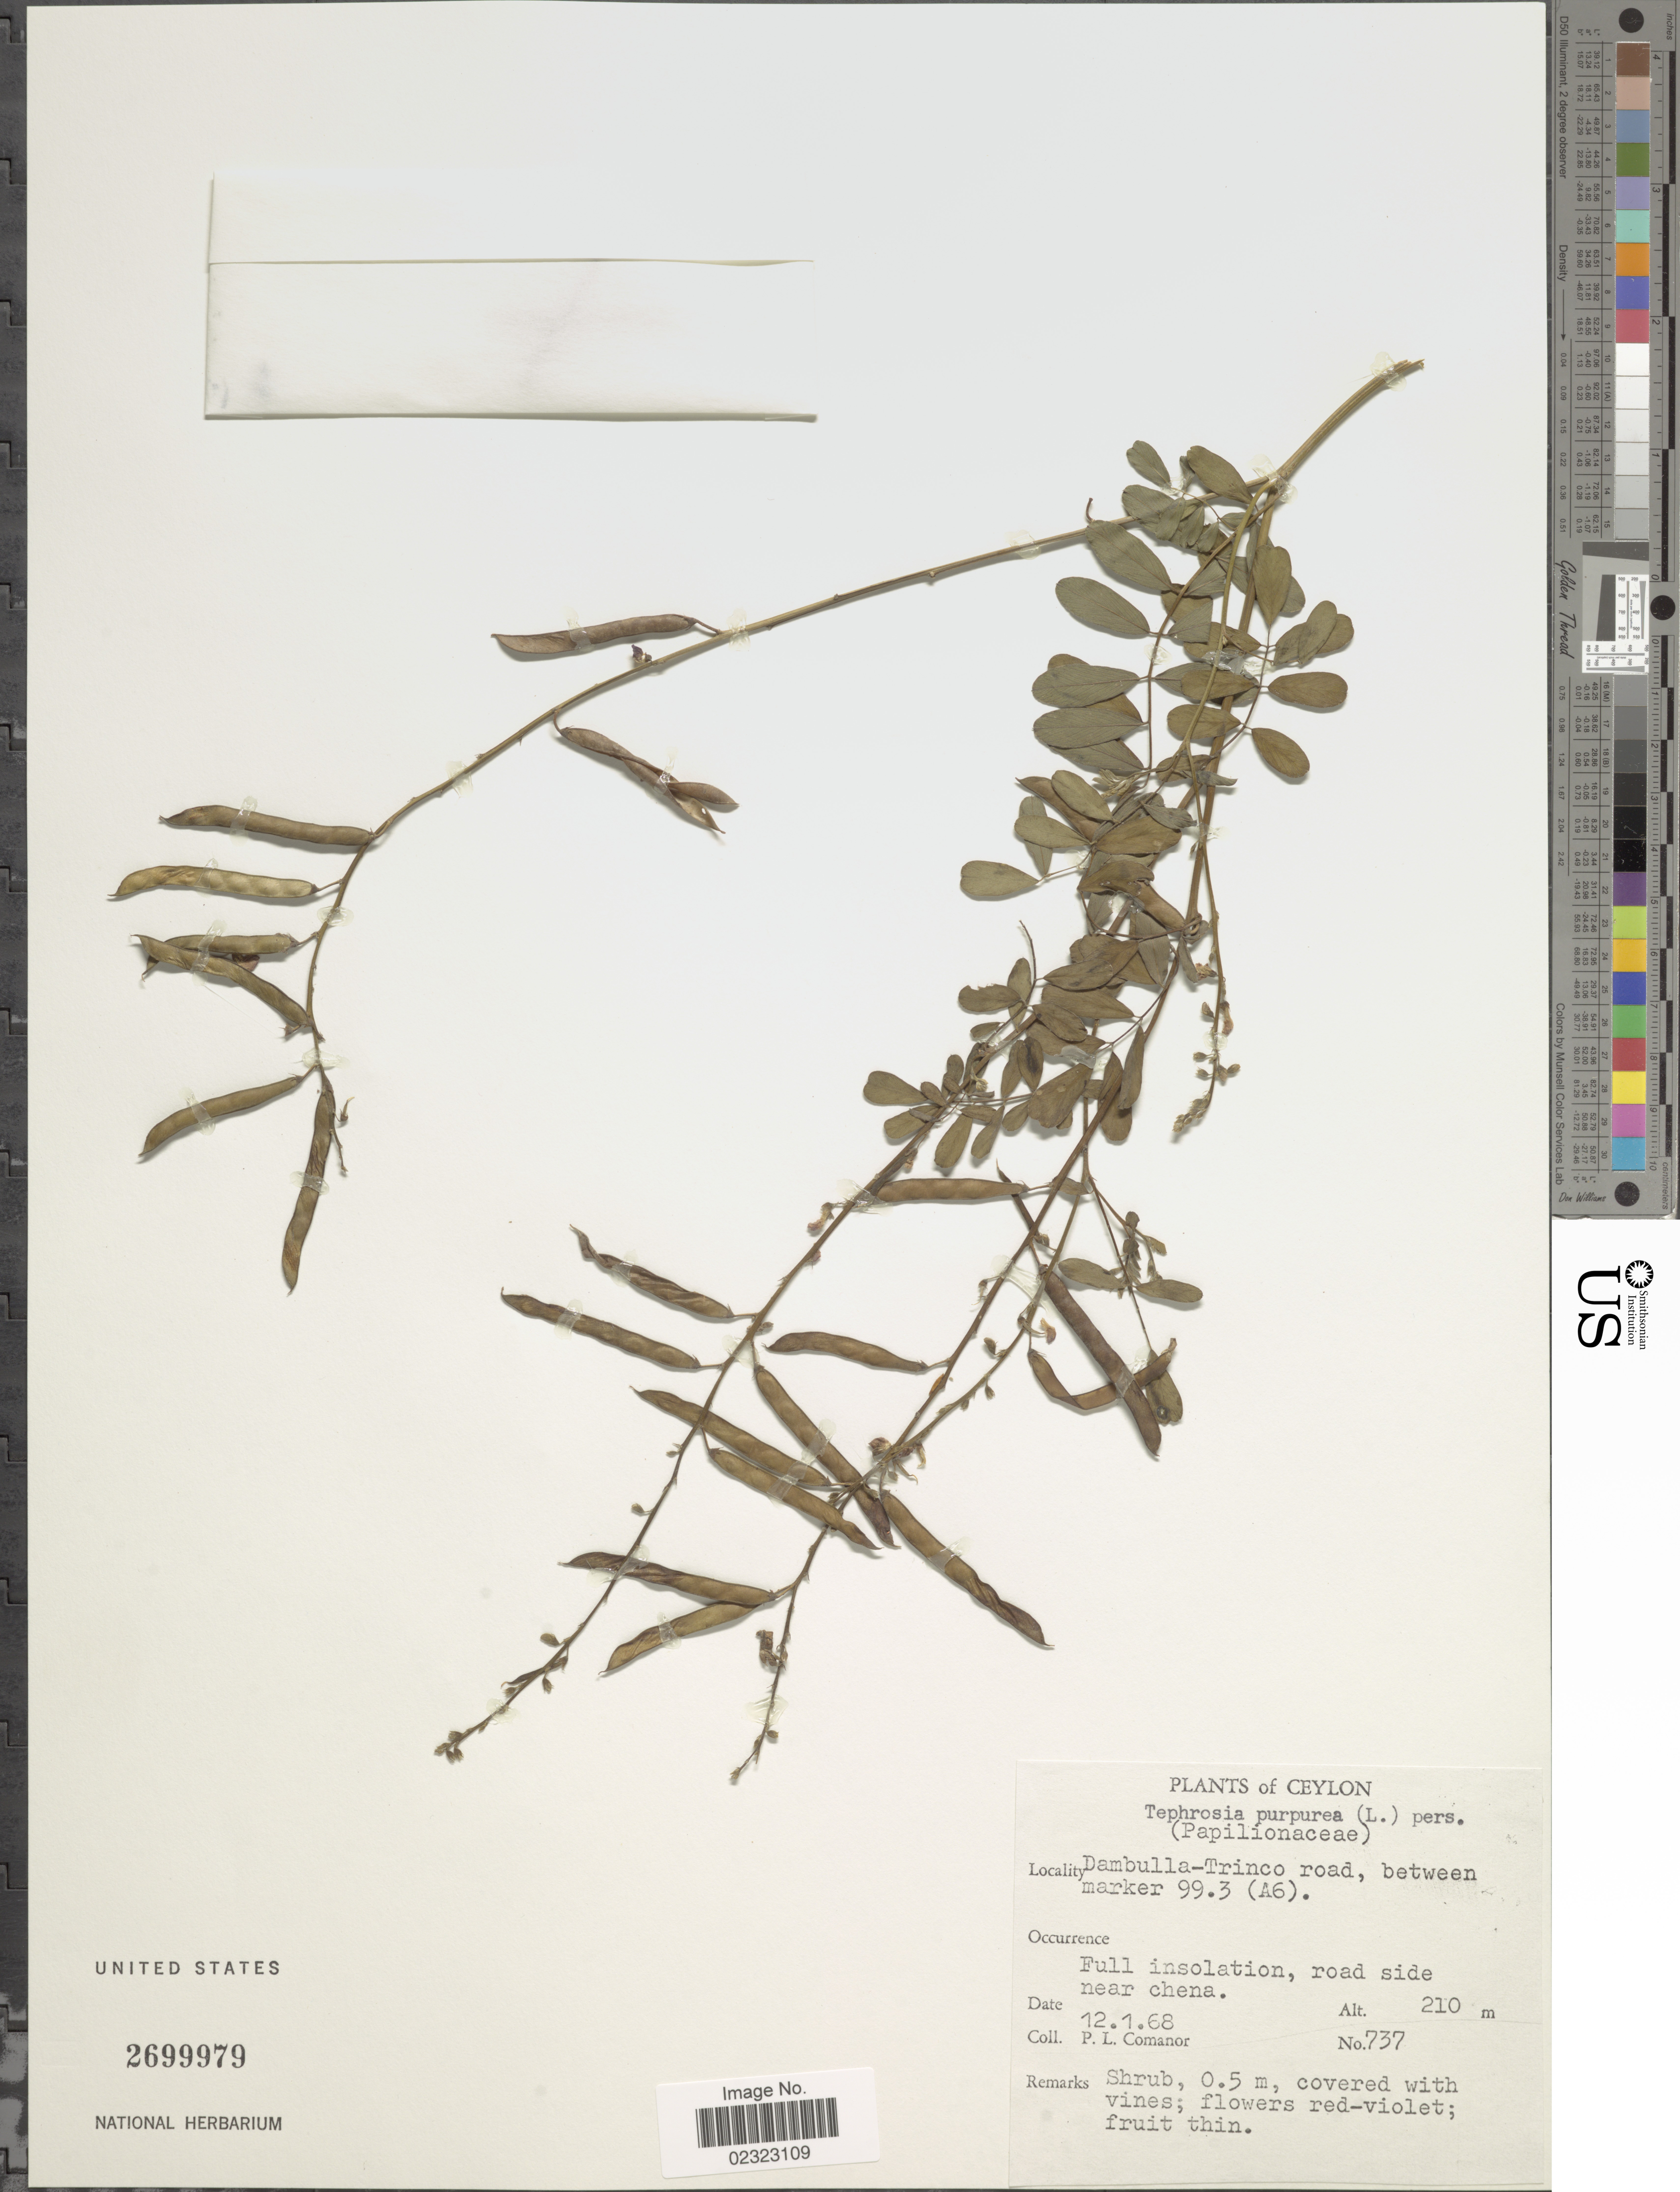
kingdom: Plantae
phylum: Tracheophyta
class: Magnoliopsida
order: Fabales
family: Fabaceae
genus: Tephrosia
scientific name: Tephrosia purpurea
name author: (L.) Pers.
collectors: P. Comanor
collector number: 737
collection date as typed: Transcribed d/m/y: 12/1/68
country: Sri Lanka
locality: Ceylon. Dambulla-Trinco road, between marker 99.3 (A6)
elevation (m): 210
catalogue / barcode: US 2699979